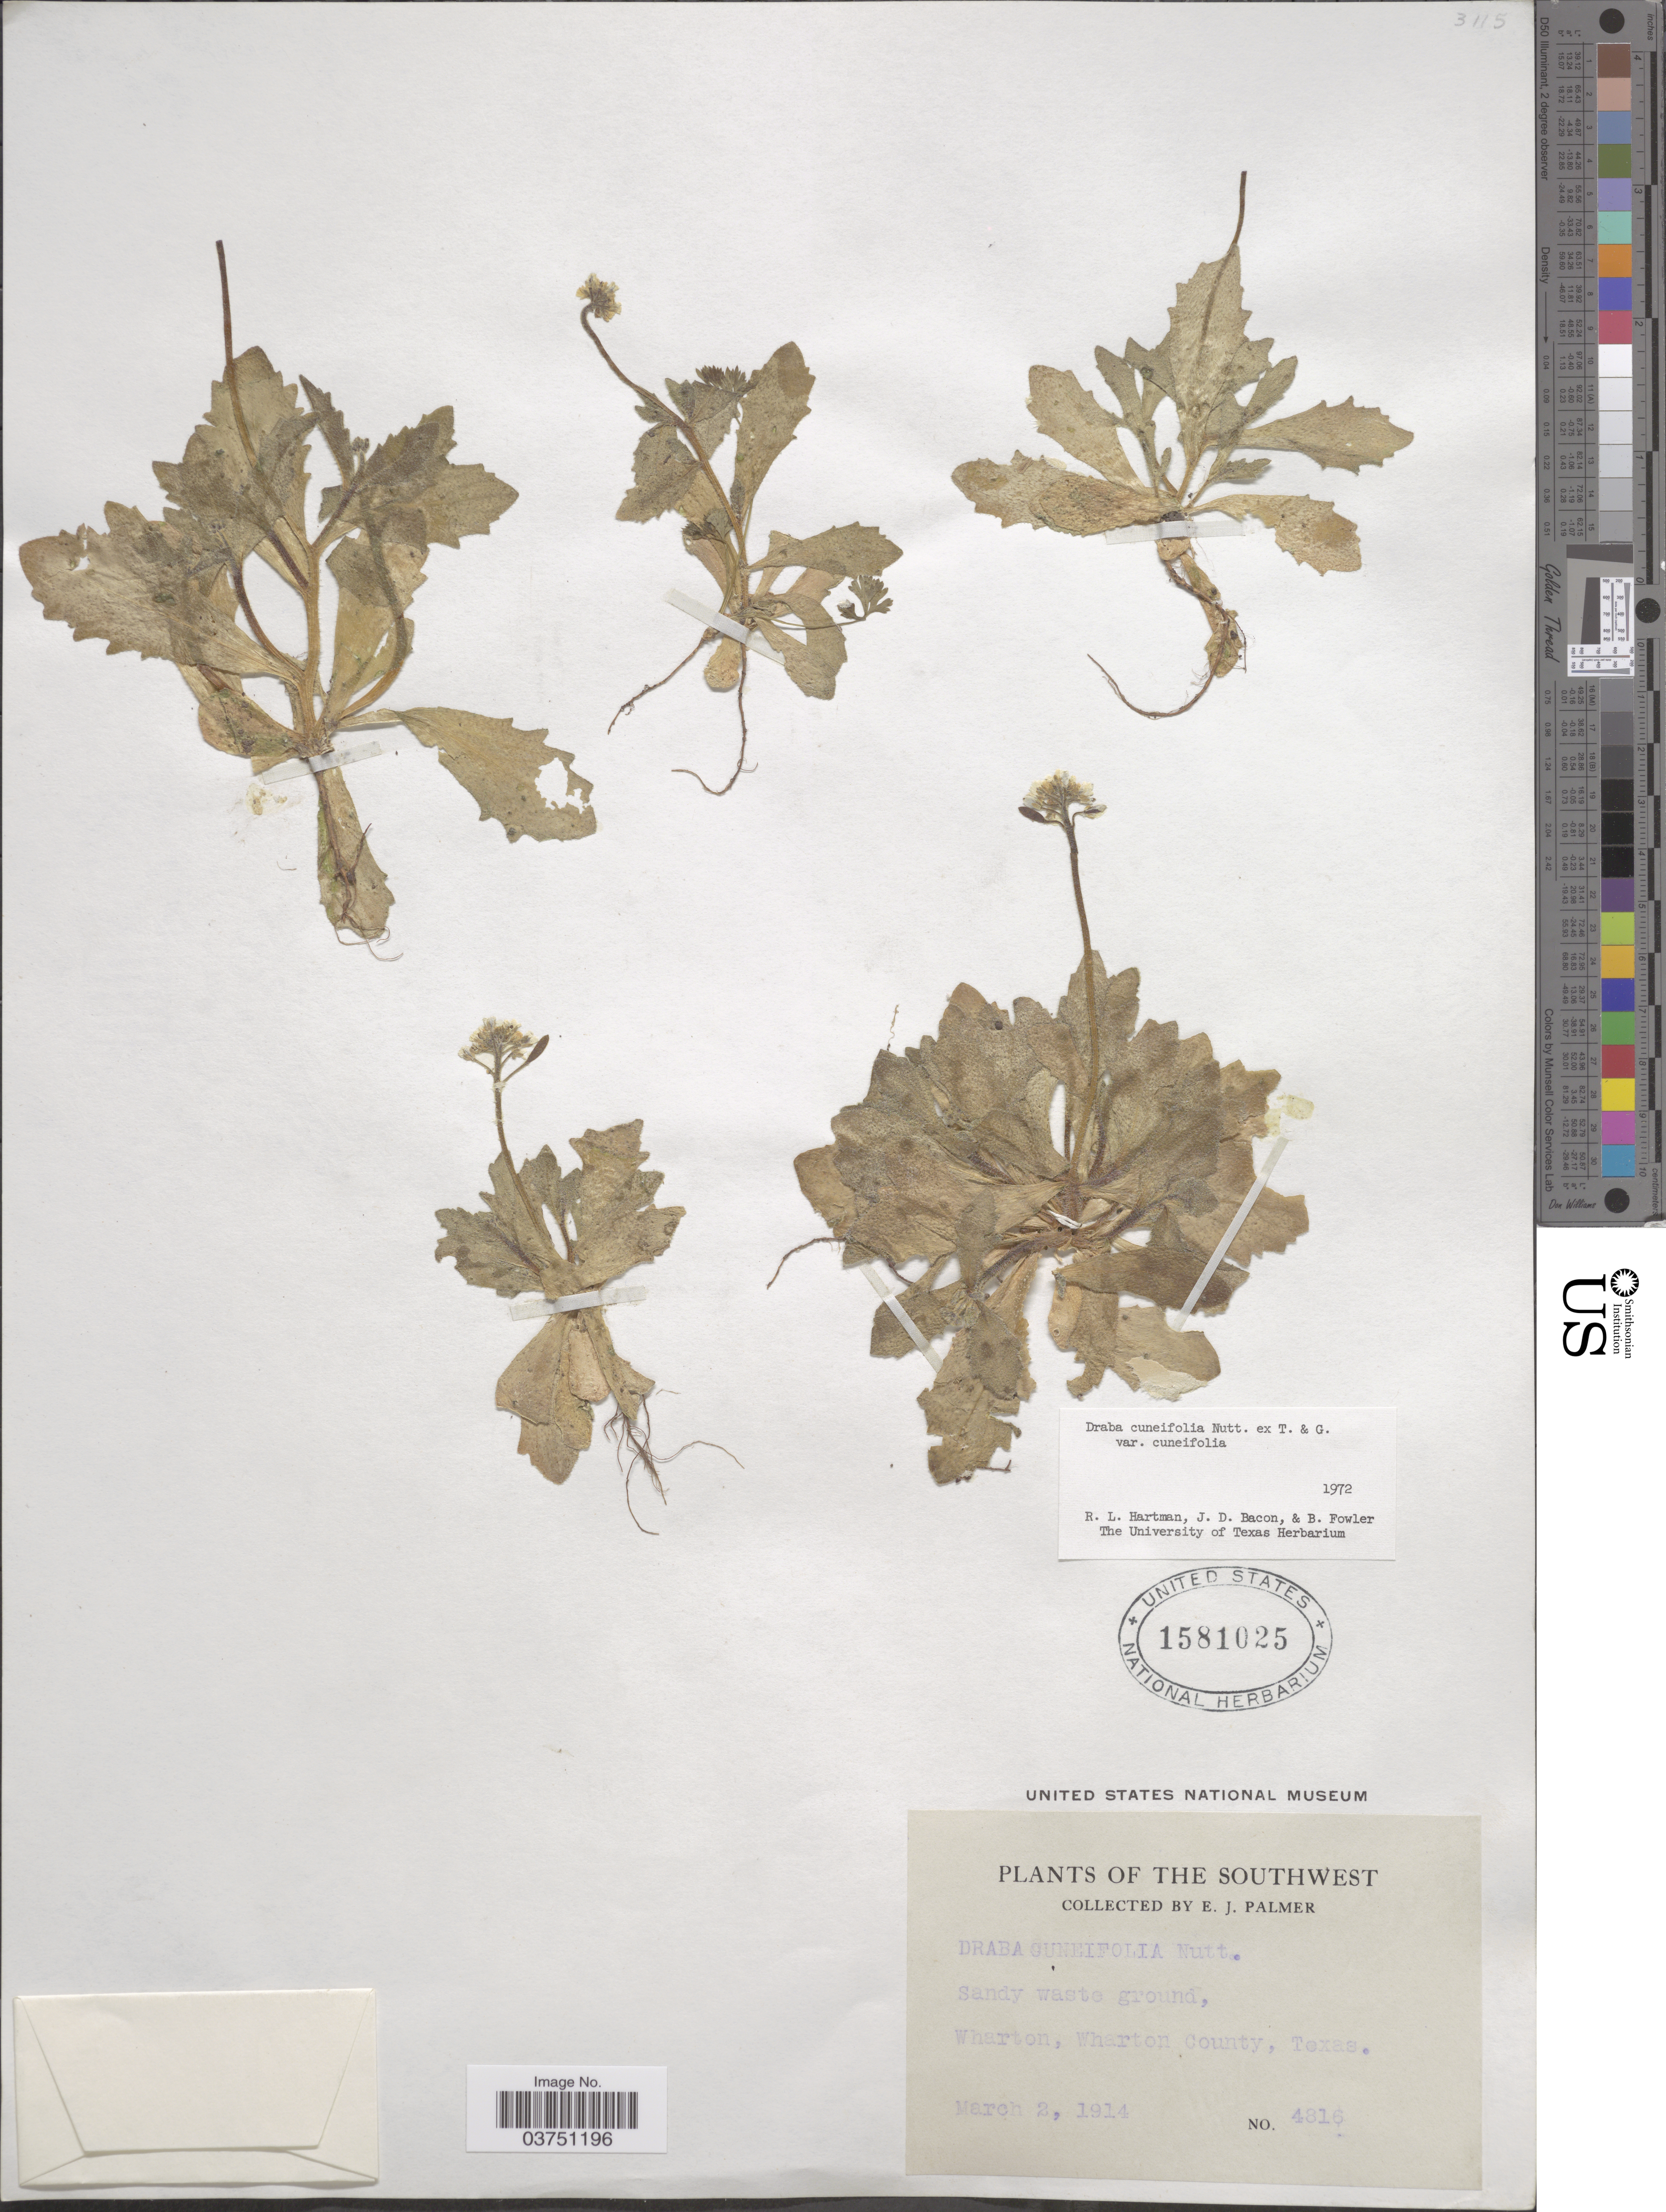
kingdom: Plantae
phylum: Tracheophyta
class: Magnoliopsida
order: Brassicales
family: Brassicaceae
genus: Draba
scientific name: Draba cuneifolia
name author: Nutt.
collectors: E. J. Palmer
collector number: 4816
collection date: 1914-03-02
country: United States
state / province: Texas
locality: The Southwest; Wharton, Wharton County.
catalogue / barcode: US 1581025